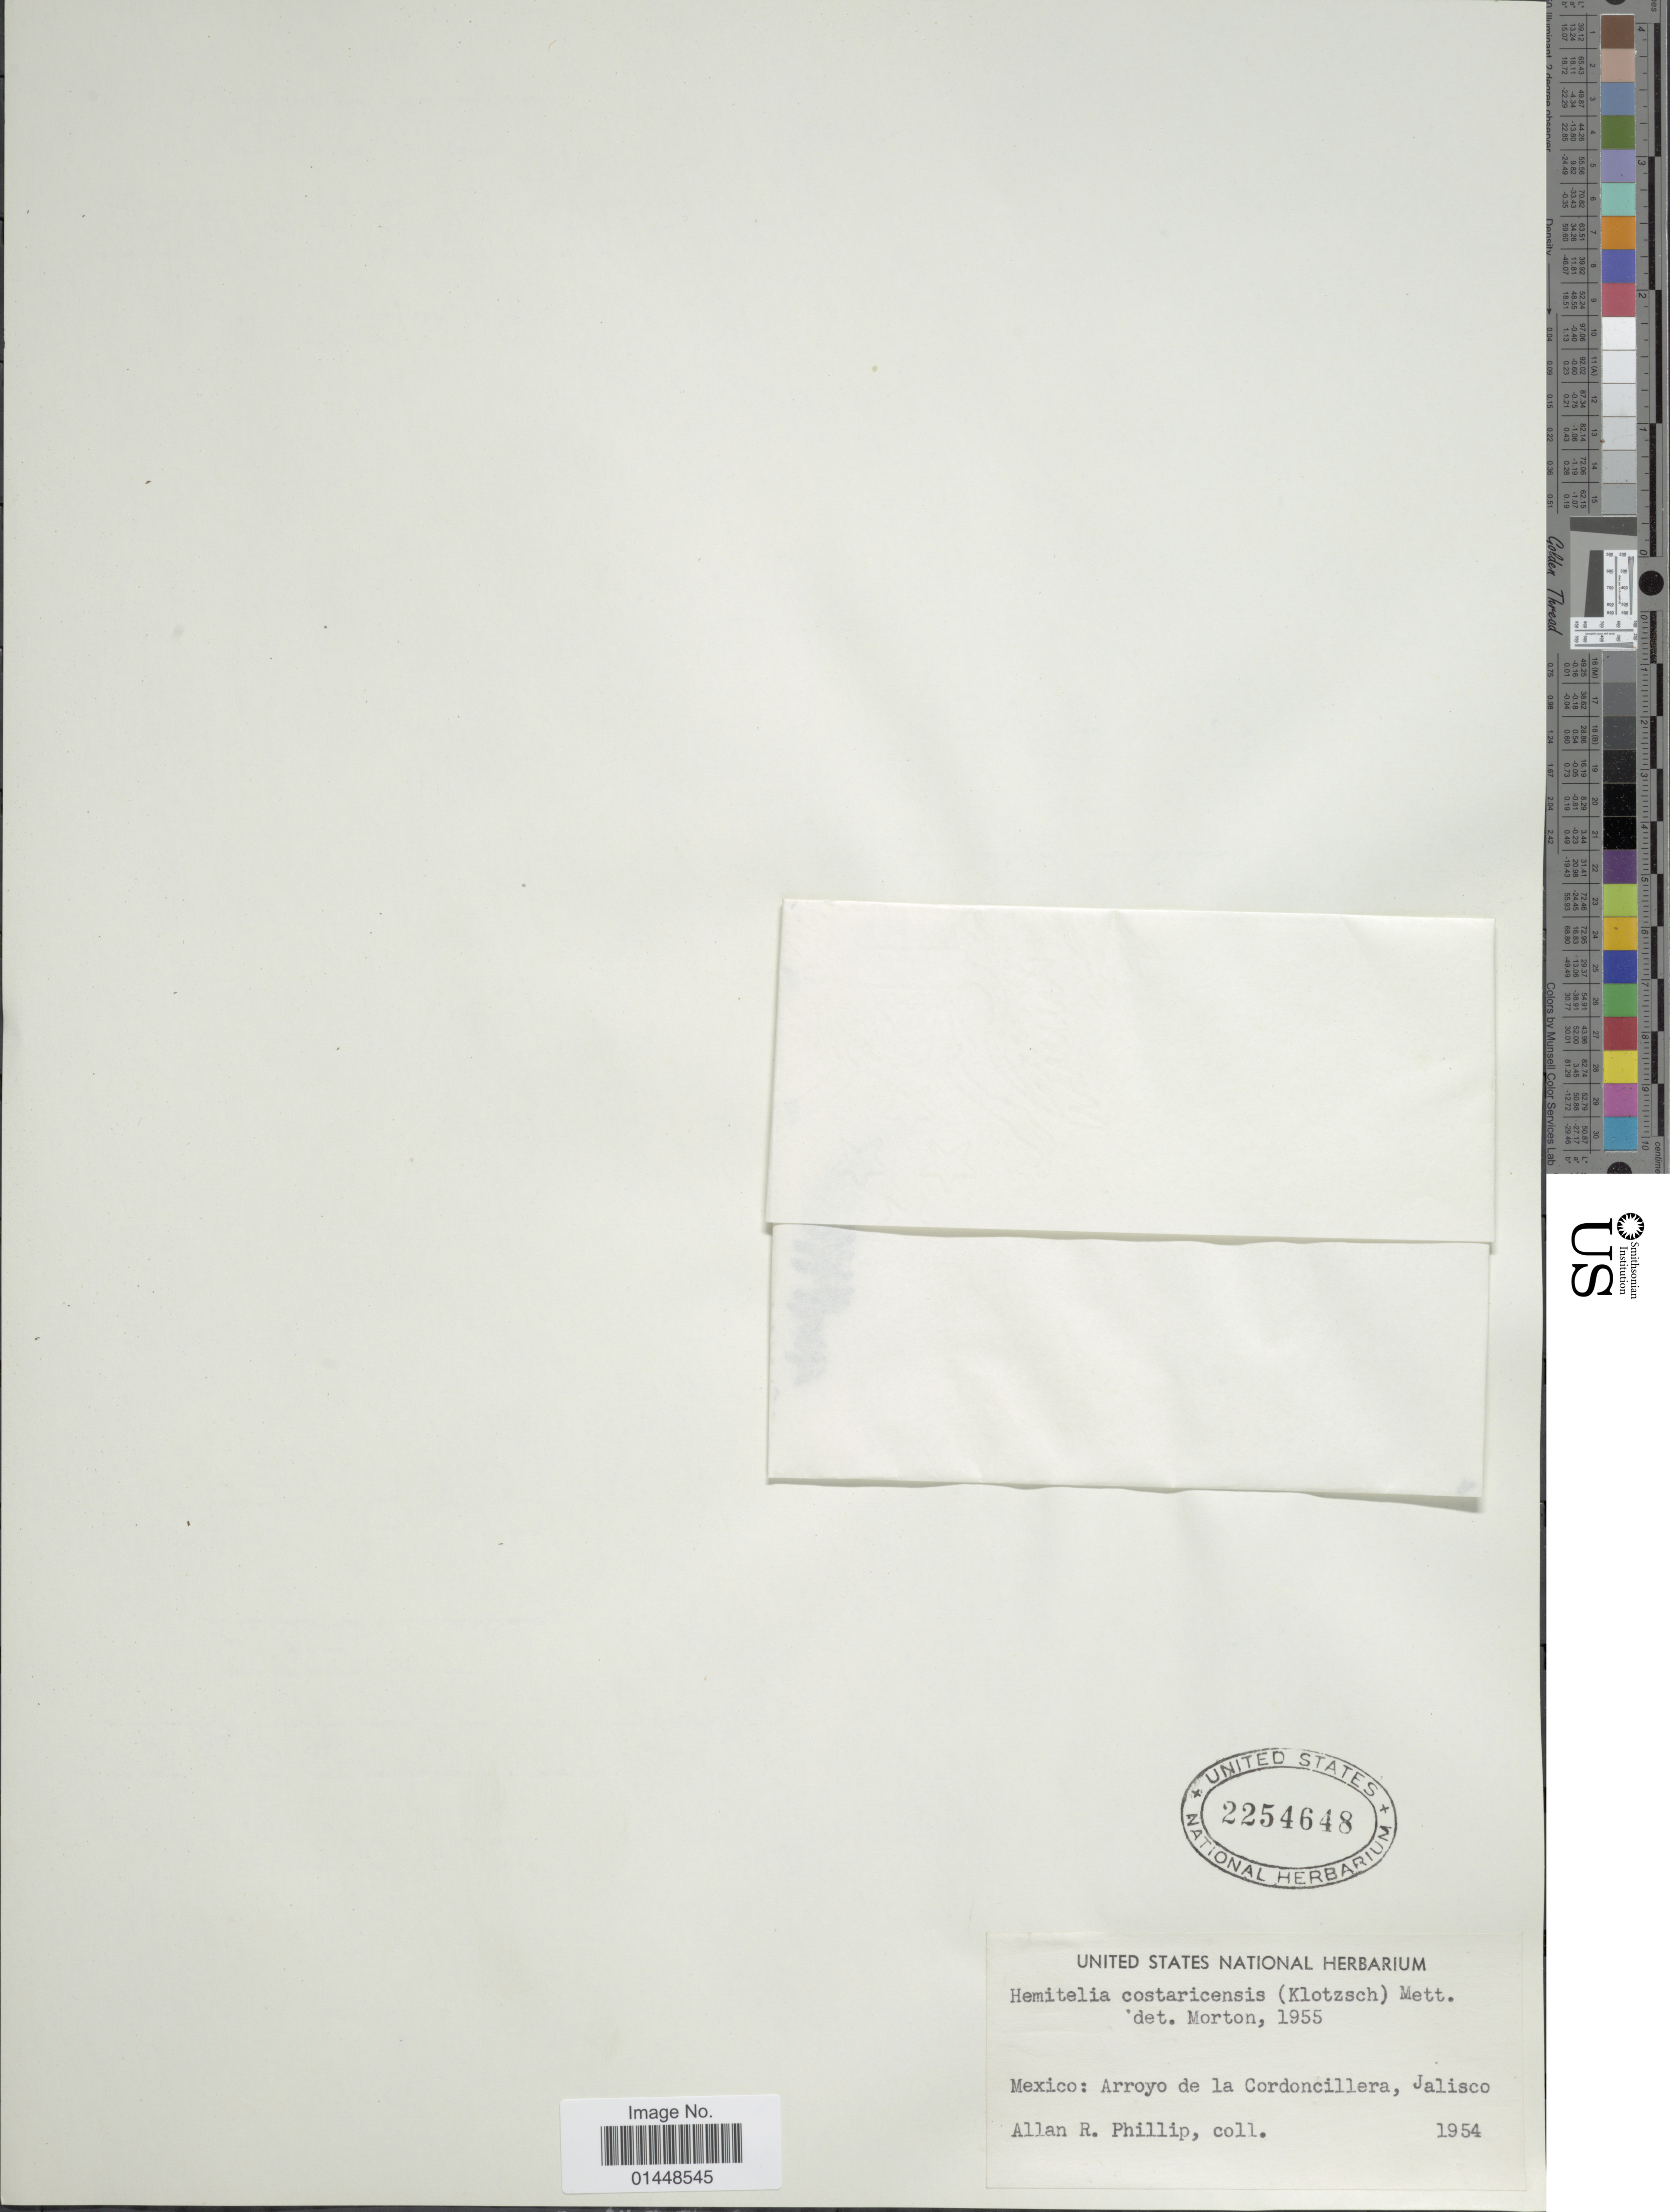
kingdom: Plantae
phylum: Tracheophyta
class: Polypodiopsida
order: Cyatheales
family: Cyatheaceae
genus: Cyathea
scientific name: Cyathea costaricensis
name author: (Kuhn) Domin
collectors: A. R. Phillips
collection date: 1954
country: Mexico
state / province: Jalisco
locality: Mexico: Arroyo de la Cordoncillera, Jalisco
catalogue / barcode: US 2254648